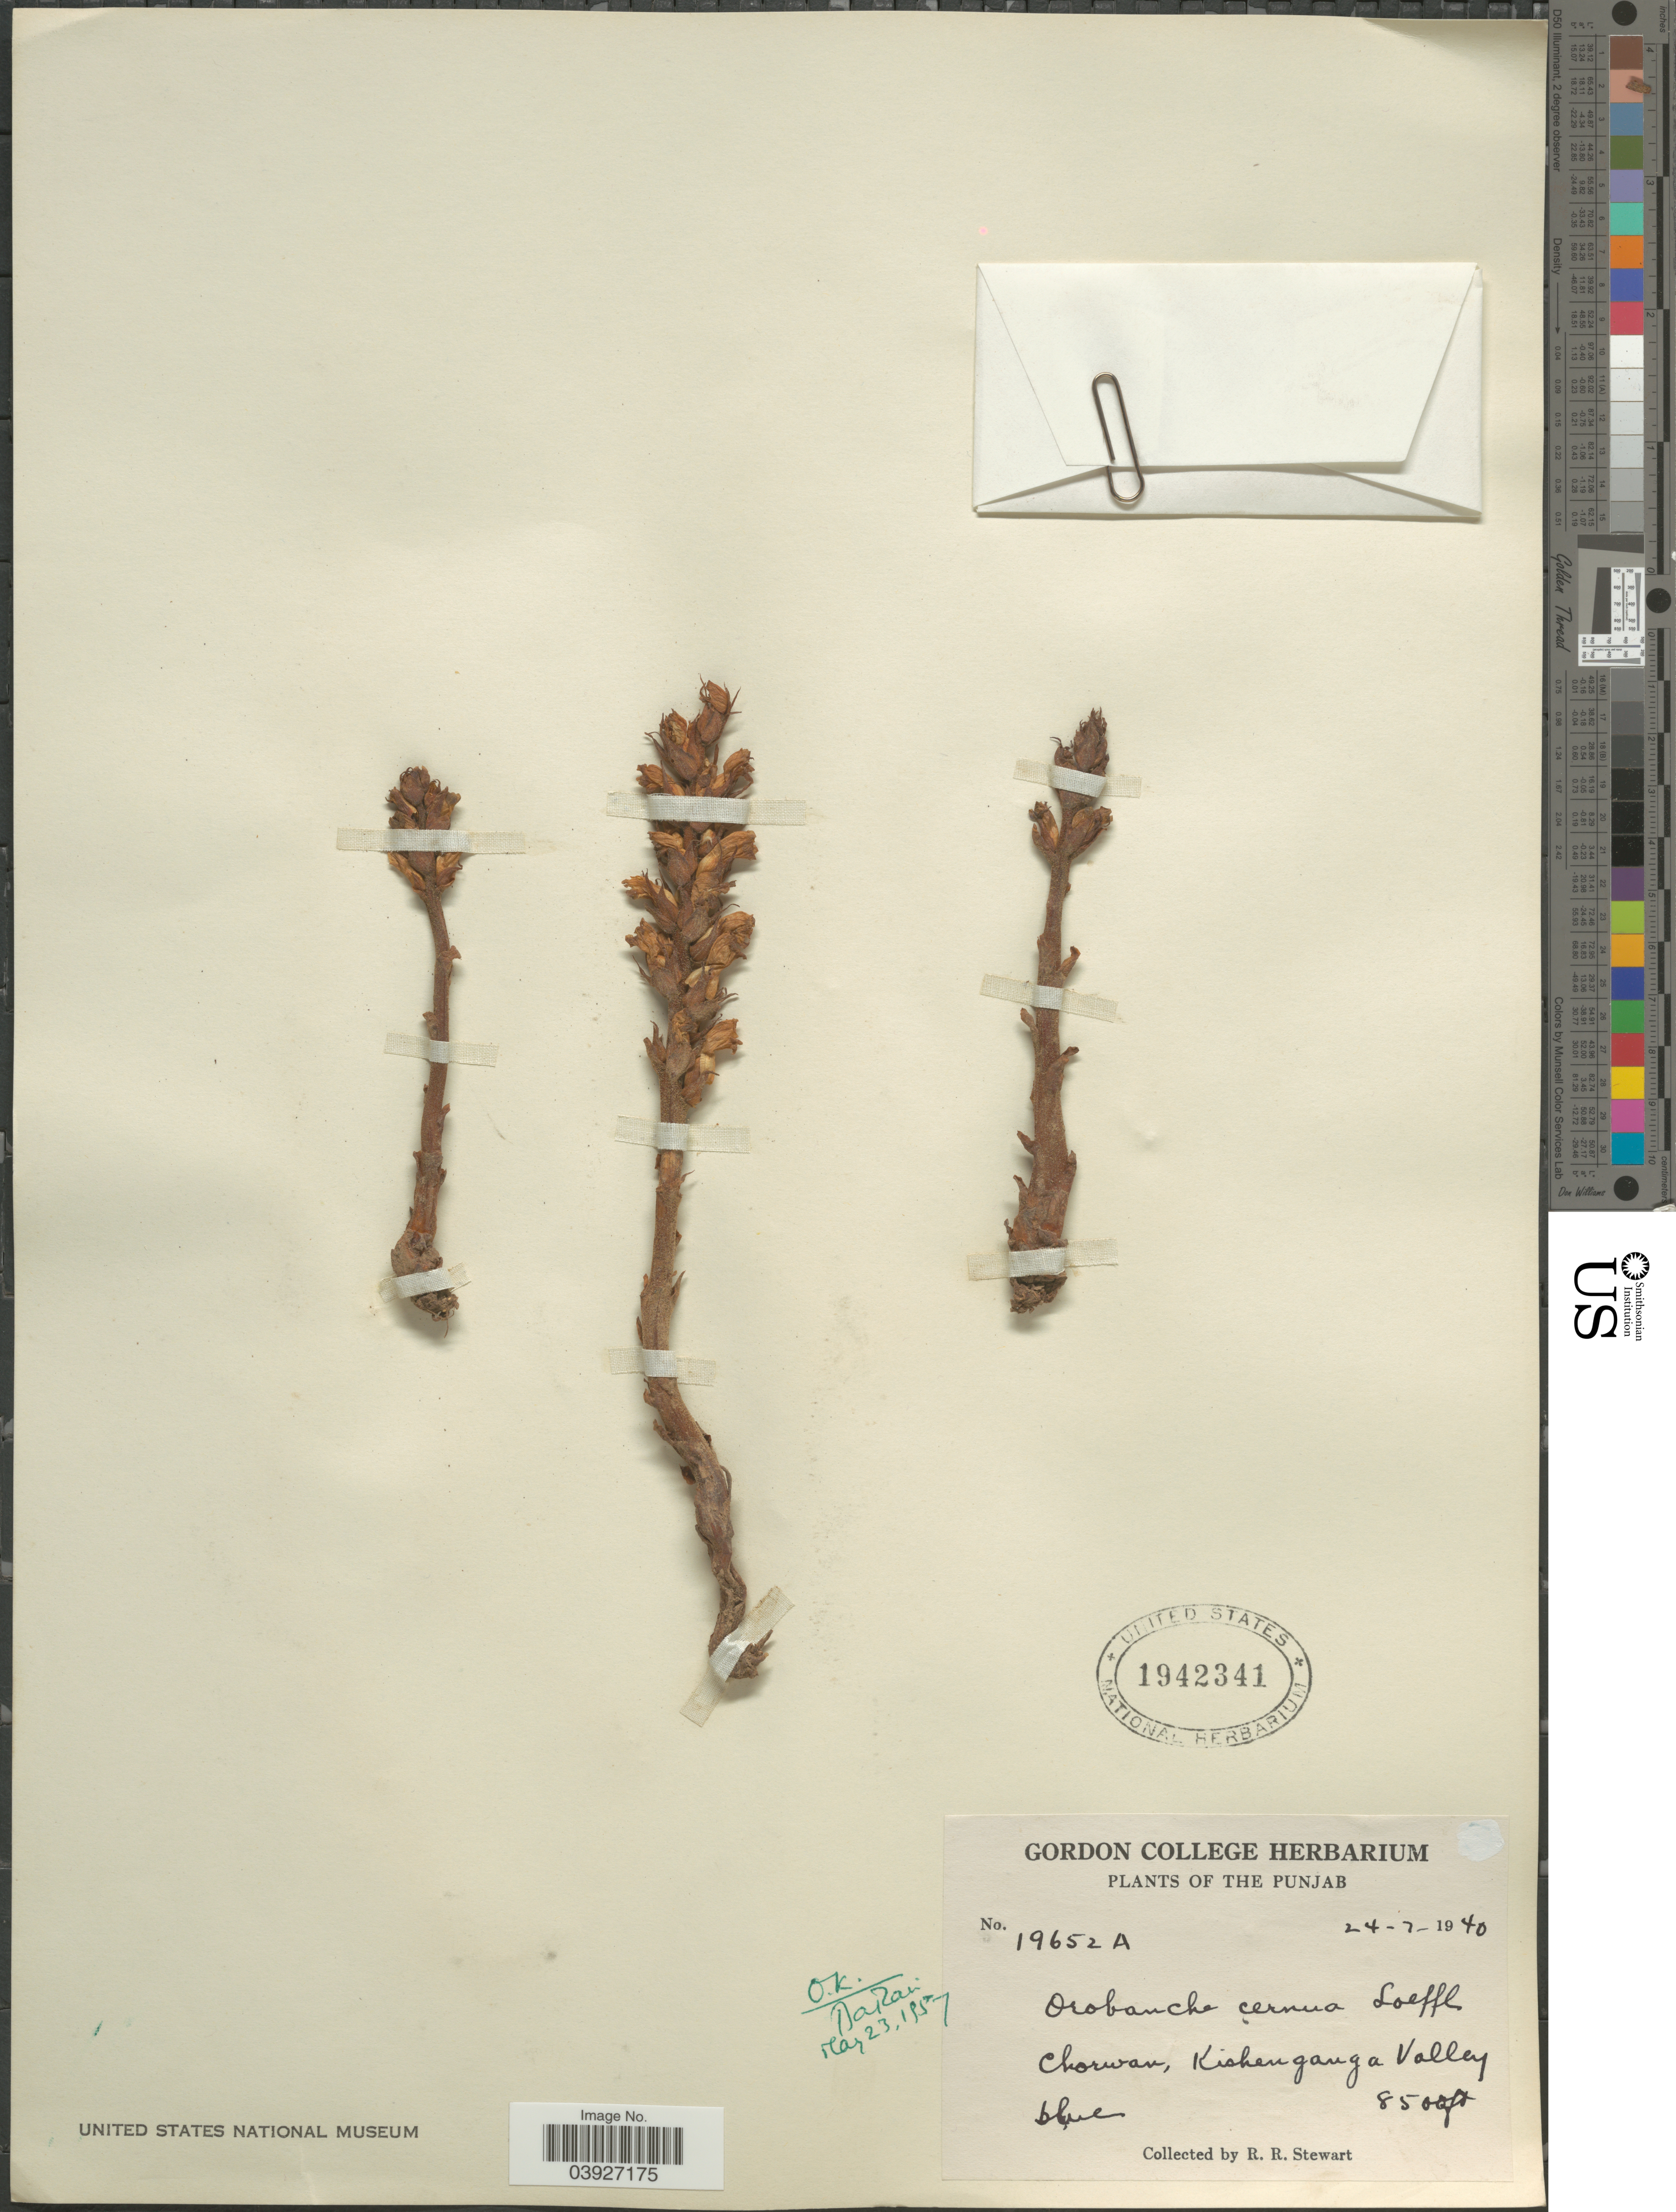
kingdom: Plantae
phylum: Tracheophyta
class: Magnoliopsida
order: Lamiales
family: Orobanchaceae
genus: Orobanche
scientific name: Orobanche cernua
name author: Vell.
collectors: R. Stewart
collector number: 19652A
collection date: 1940-07-24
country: India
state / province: Punjab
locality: The Punjab. Chorwan, Kishenganga Valley.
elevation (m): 2591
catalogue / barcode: US 1942341